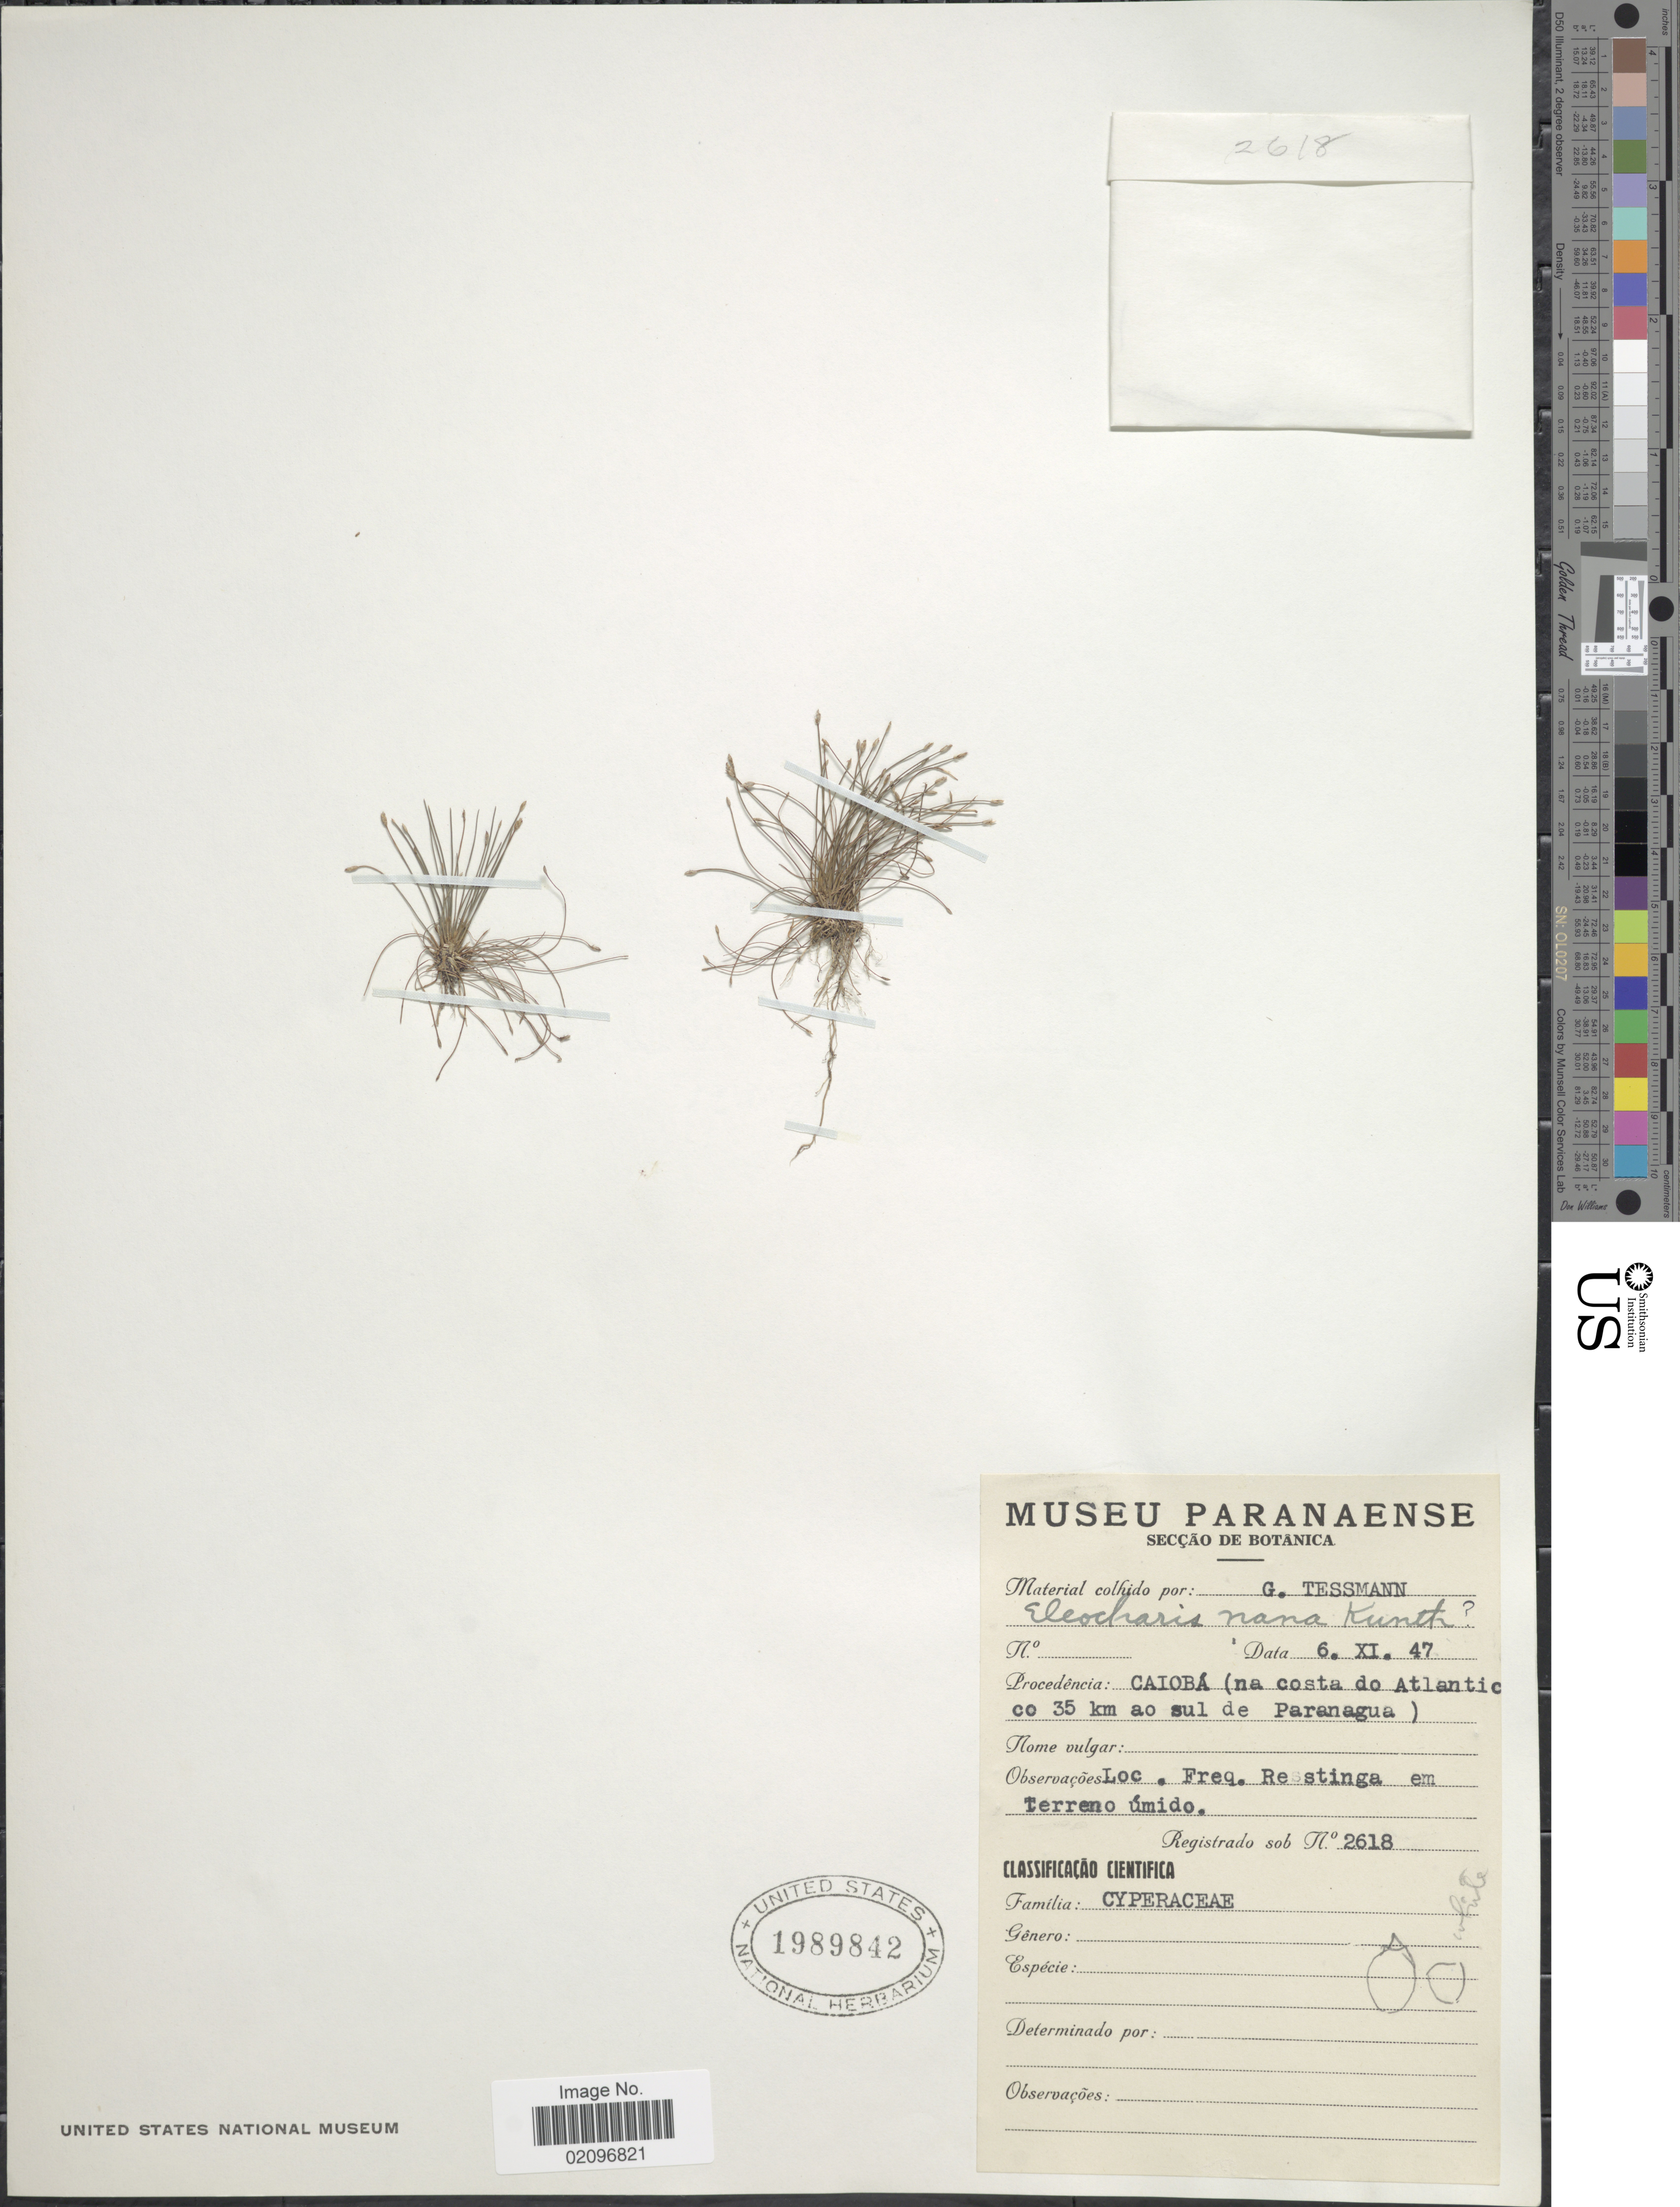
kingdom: Plantae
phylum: Tracheophyta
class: Liliopsida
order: Poales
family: Cyperaceae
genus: Eleocharis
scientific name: Eleocharis nana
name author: Kunth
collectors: G. Tessmann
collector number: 2618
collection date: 1947-11-06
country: Colombia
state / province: Atlántico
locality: Caioba (na costa do Atlantico 35 km ao sul de Paranagua).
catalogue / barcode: US 1989842